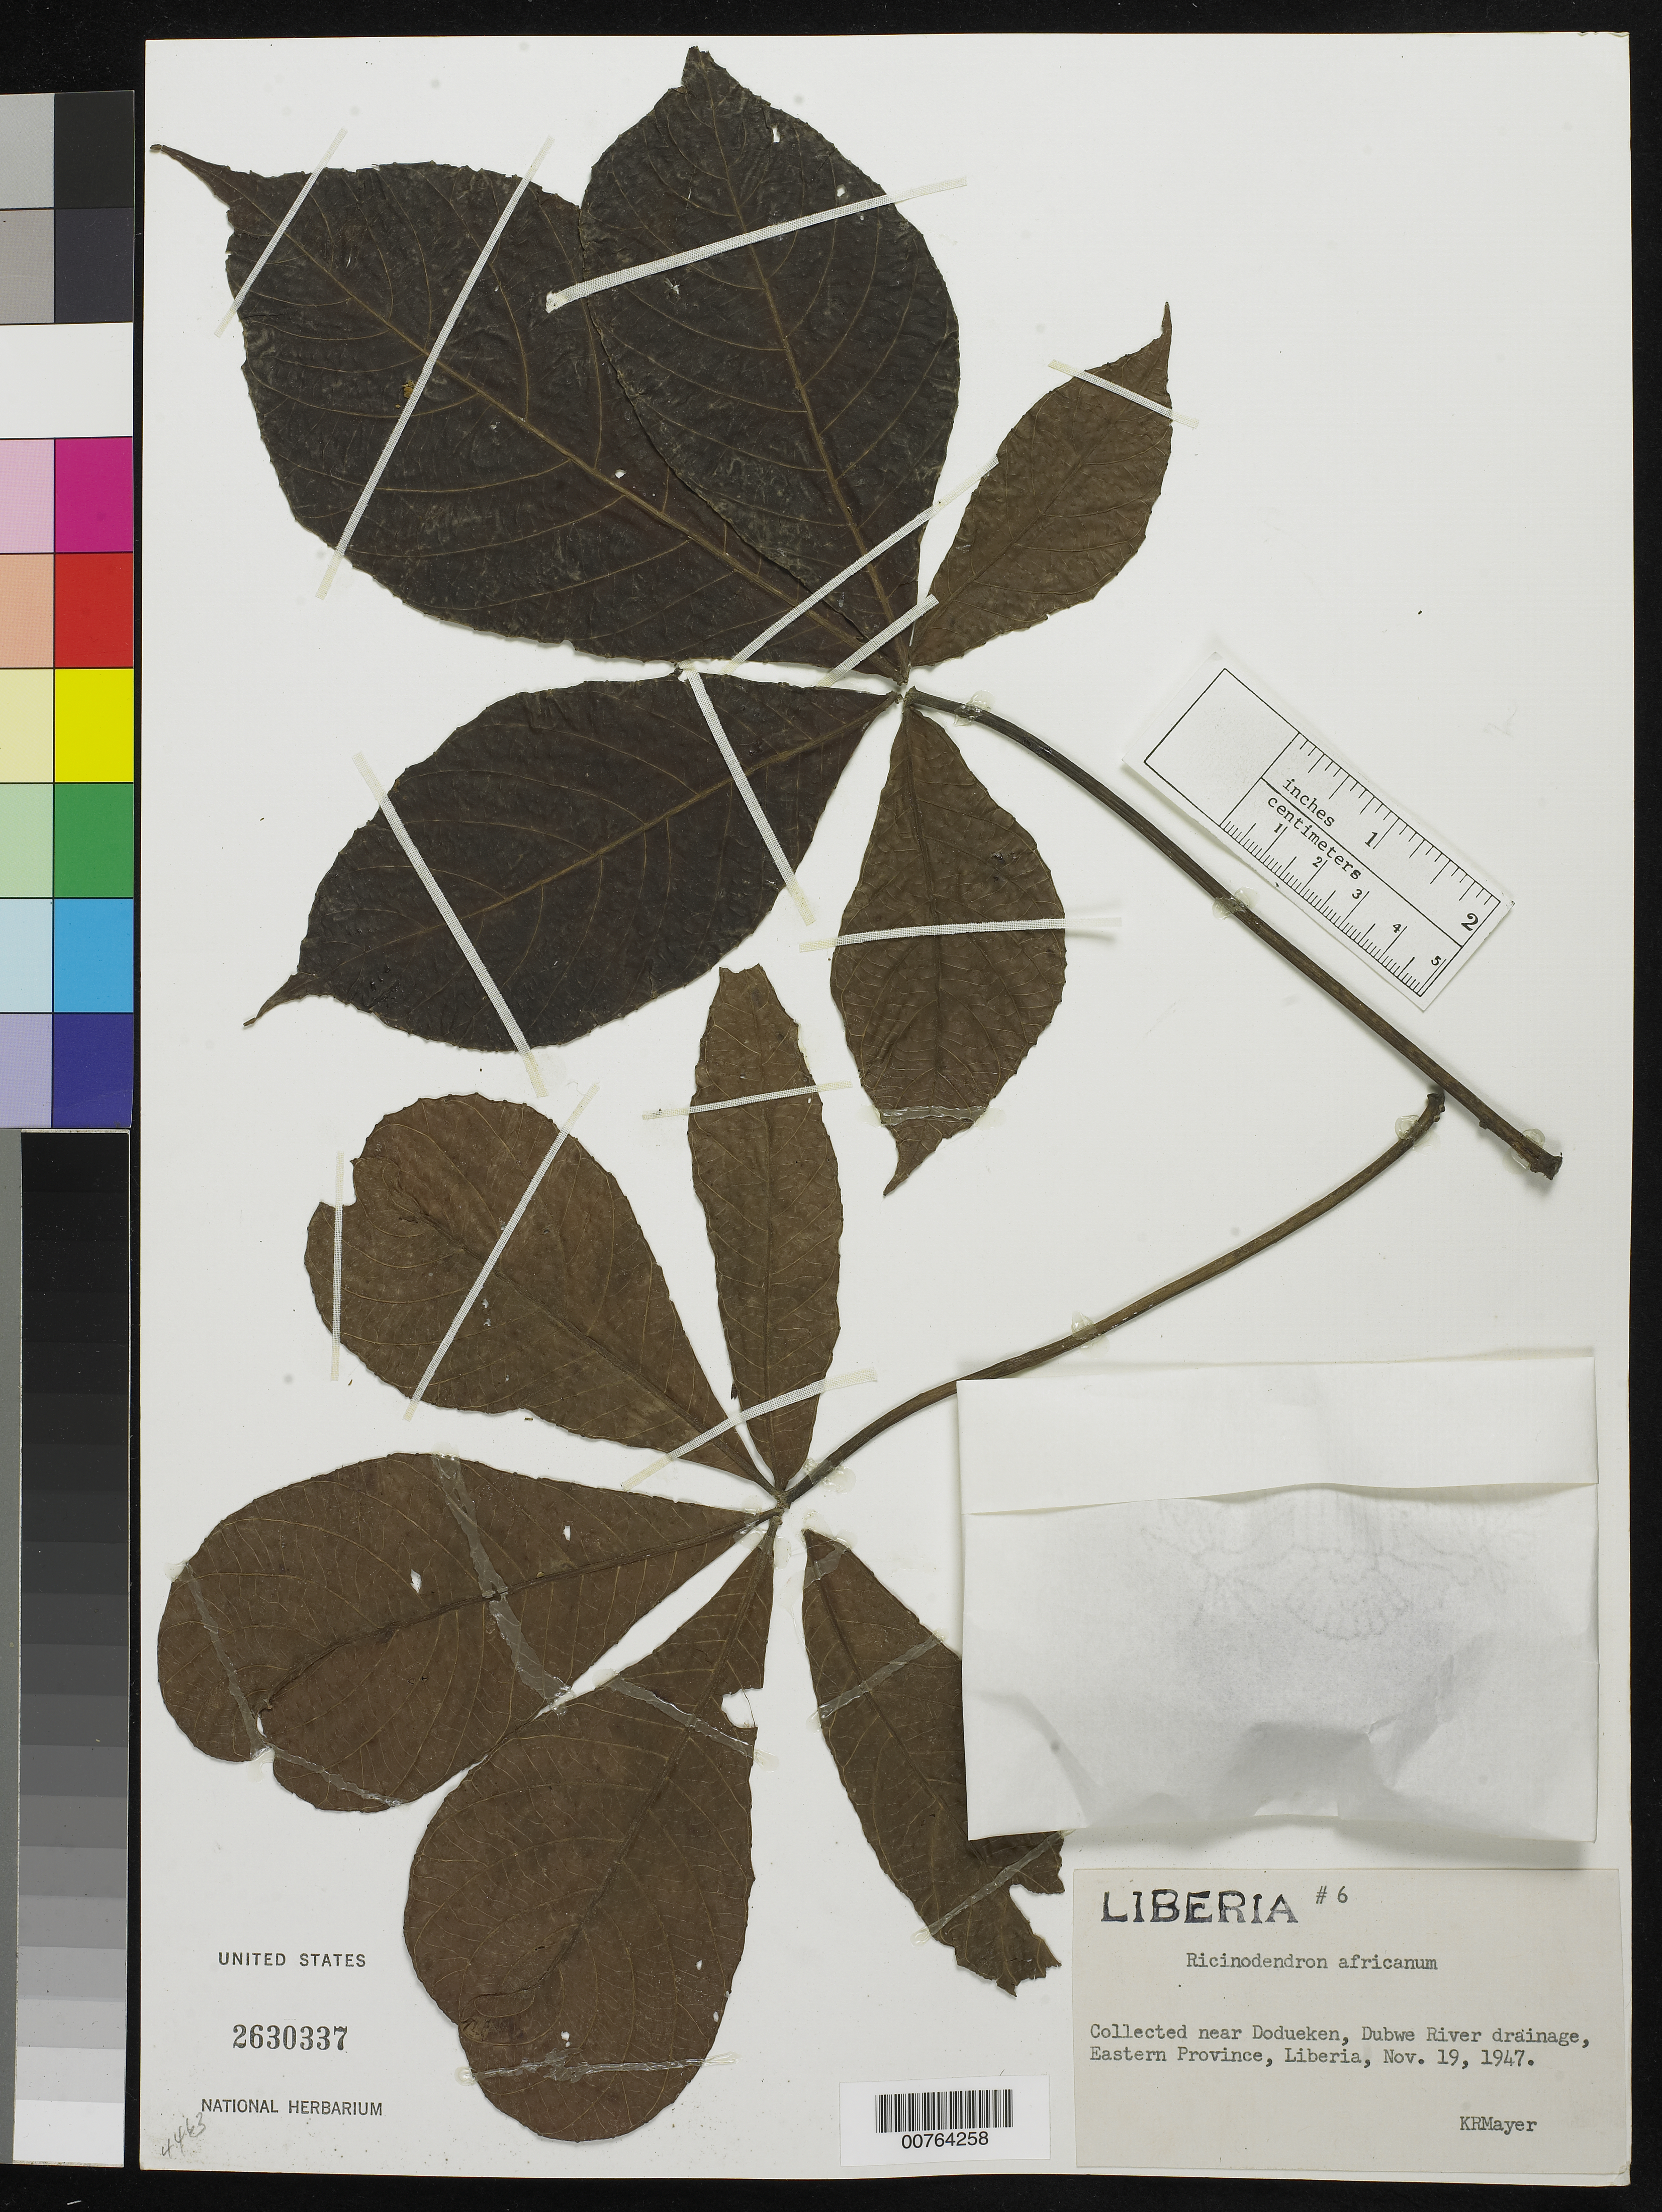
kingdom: Plantae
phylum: Tracheophyta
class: Magnoliopsida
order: Malpighiales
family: Euphorbiaceae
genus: Ricinodendron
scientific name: Ricinodendron africanum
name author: Müll. Arg.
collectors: K. R. Mayer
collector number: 6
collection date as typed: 19 Nov 1947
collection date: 1947-11-19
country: Liberia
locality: Eastern Province: Dubwe River drainage, near Dodueken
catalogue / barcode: US 2630337